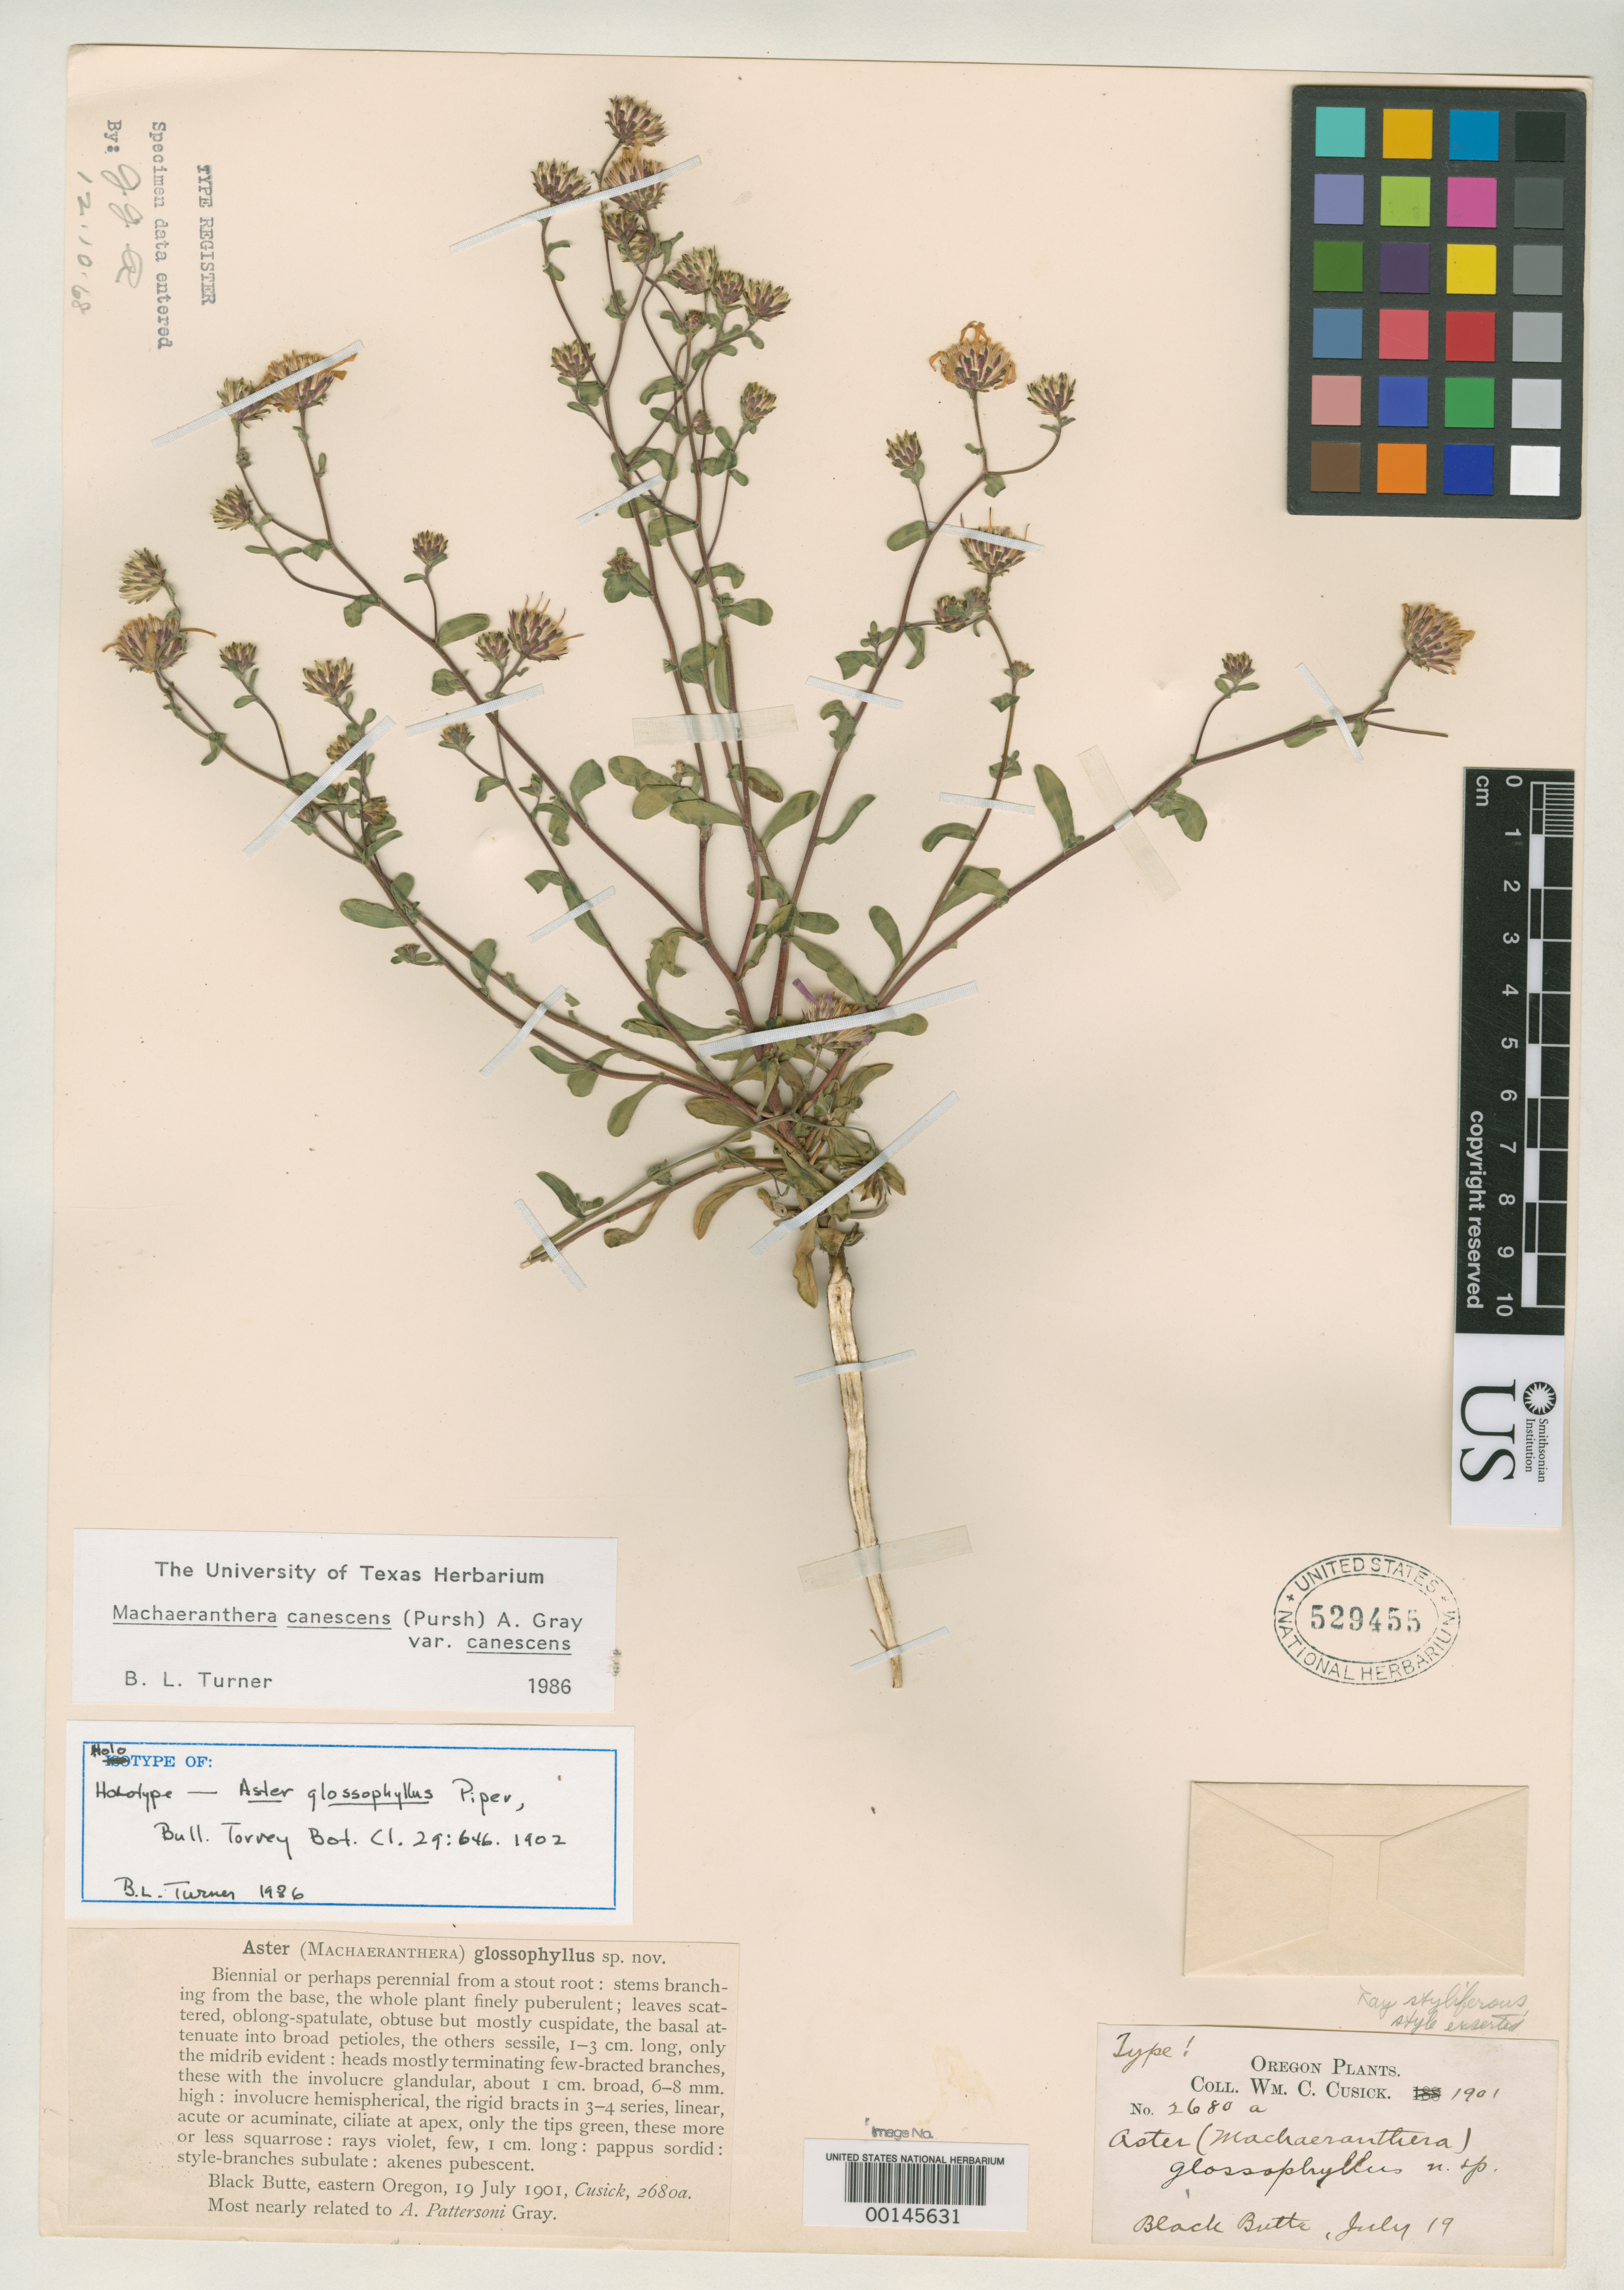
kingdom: Plantae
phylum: Tracheophyta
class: Magnoliopsida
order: Asterales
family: Asteraceae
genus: Aster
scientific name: Aster glossophyllus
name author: Piper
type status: Isotype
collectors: W. C. Cusick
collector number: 2680 a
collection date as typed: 19 Jul 1901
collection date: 1901-07-19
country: United States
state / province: Oregon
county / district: Josephine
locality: Black Butte.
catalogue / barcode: US 529455